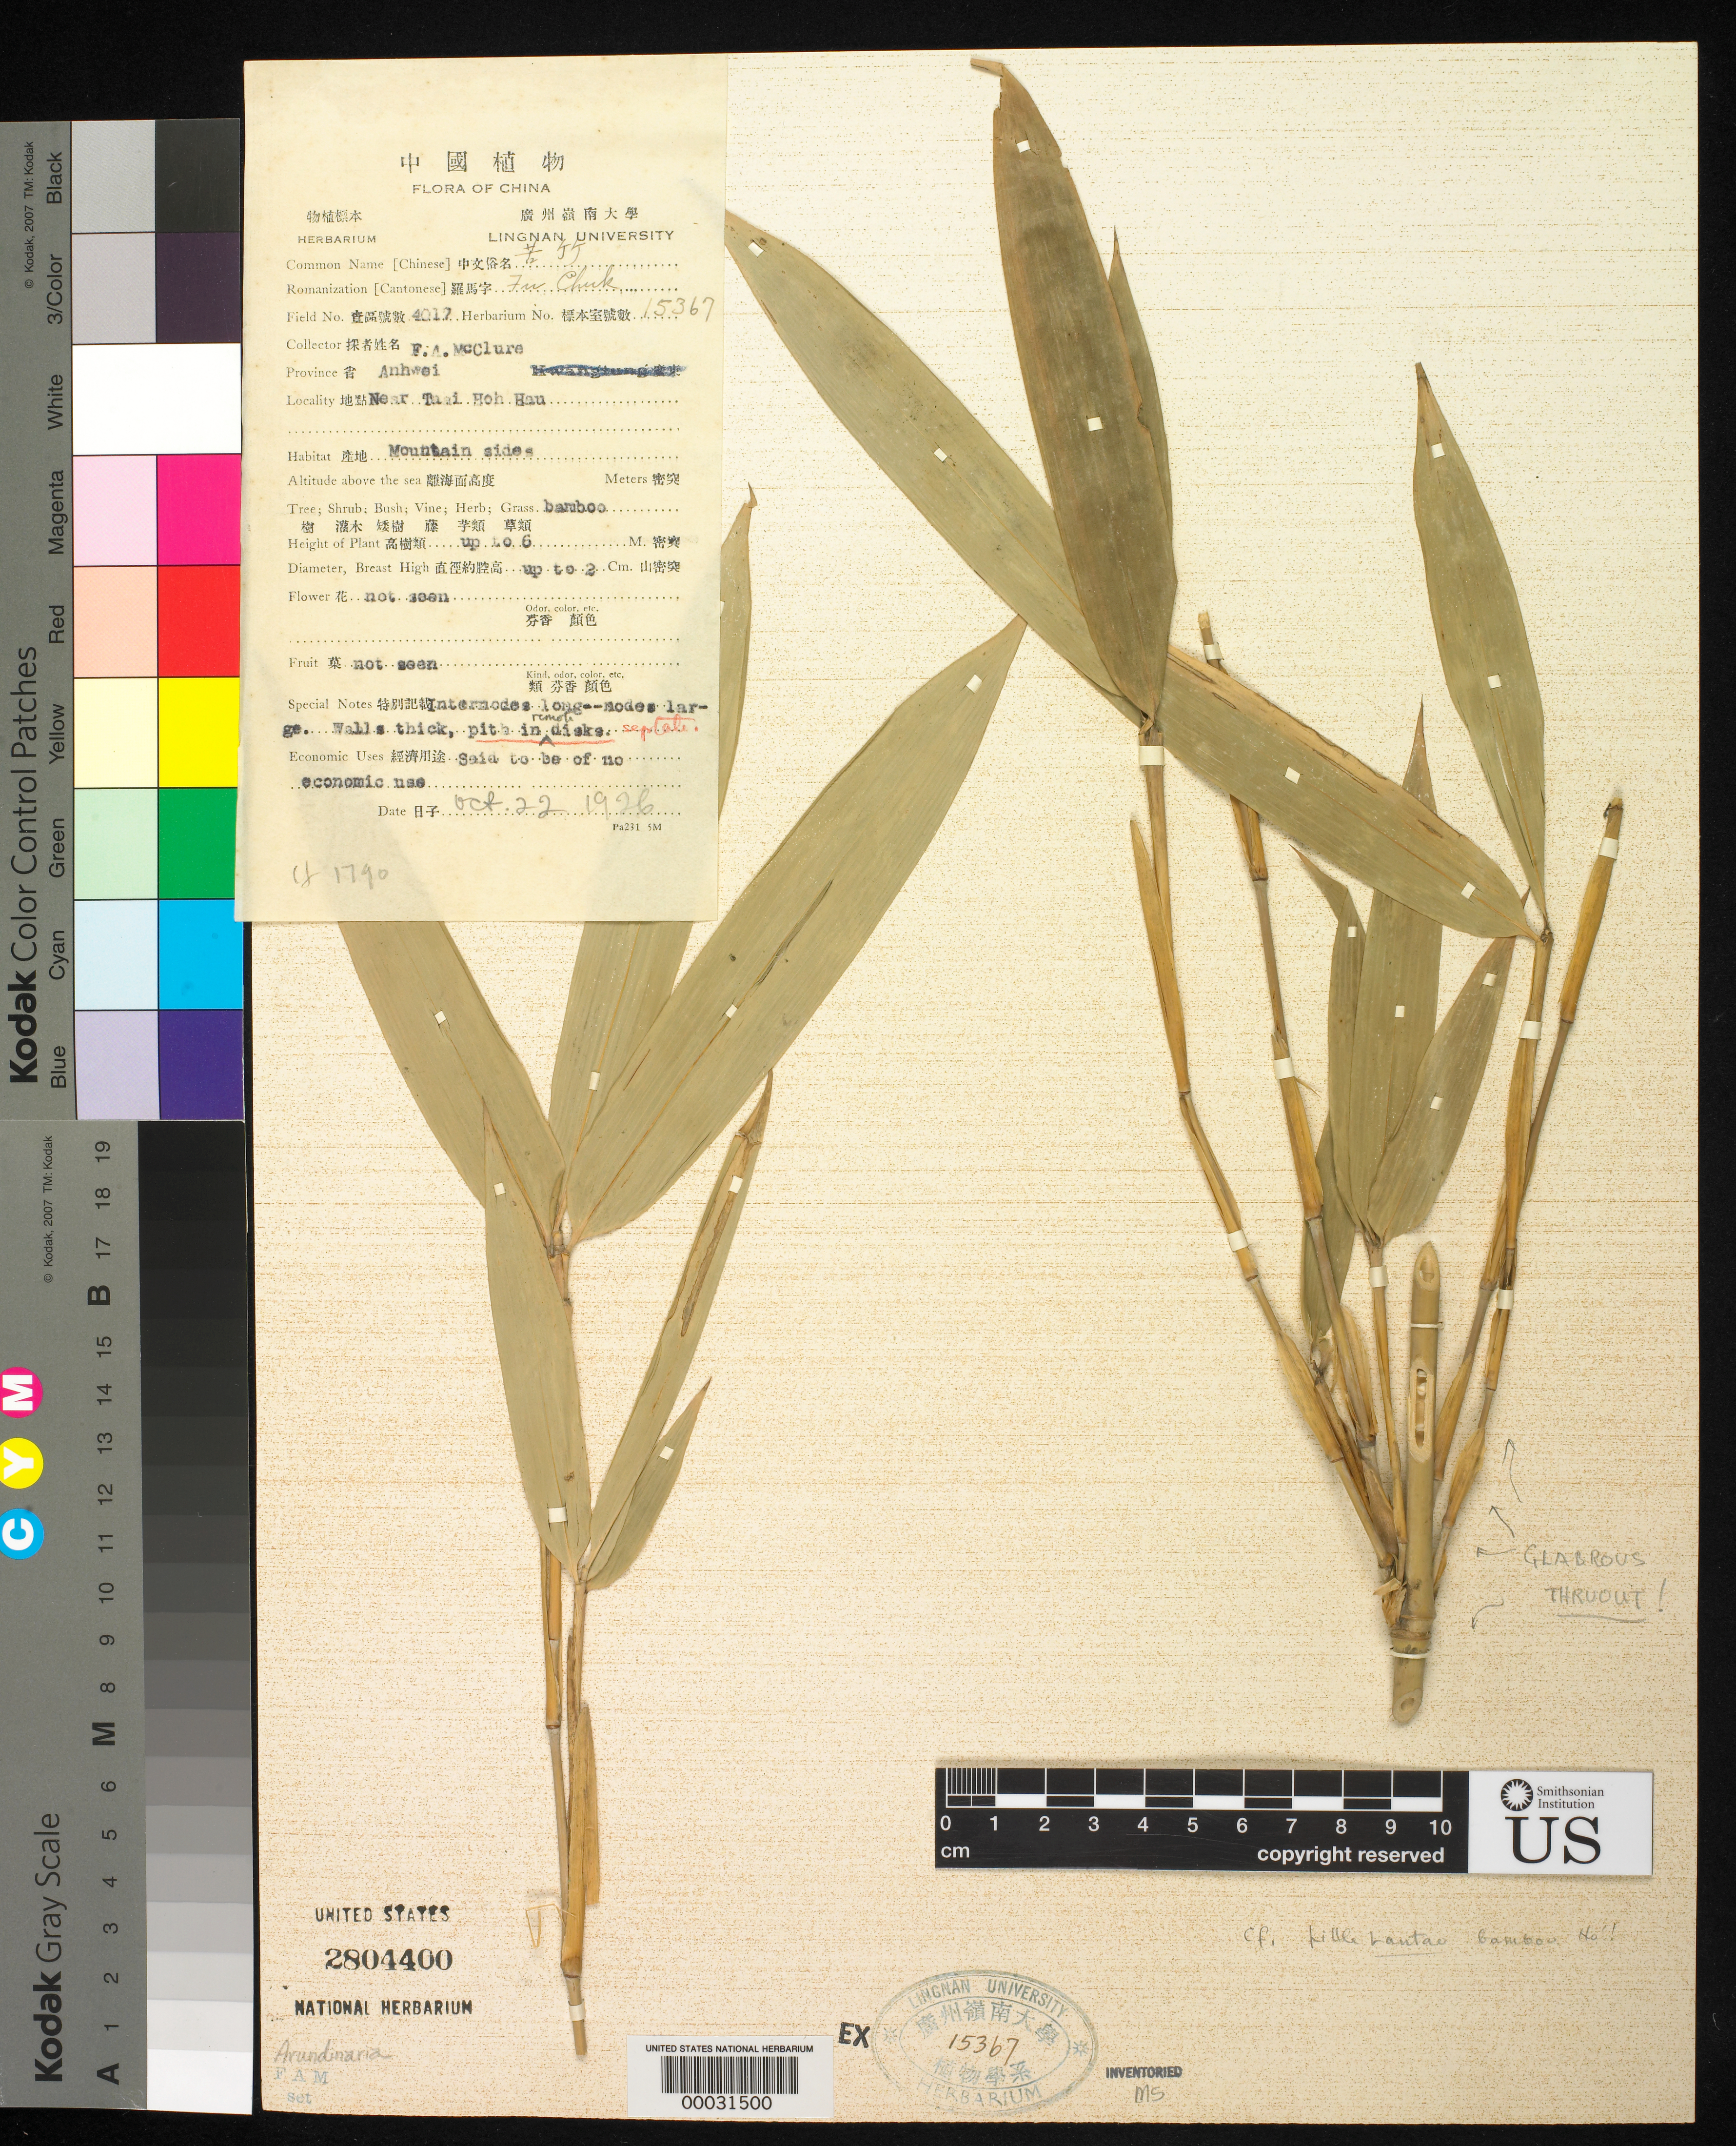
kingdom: Plantae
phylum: Tracheophyta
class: Liliopsida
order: Poales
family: Poaceae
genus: Semiarundinaria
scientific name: Semiarundinaria farinosa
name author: McClure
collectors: F. A. McClure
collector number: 4017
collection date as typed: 22 Oct 1926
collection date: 1926-10-22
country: China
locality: Anhwei, taai hoh hau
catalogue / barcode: US 2804400